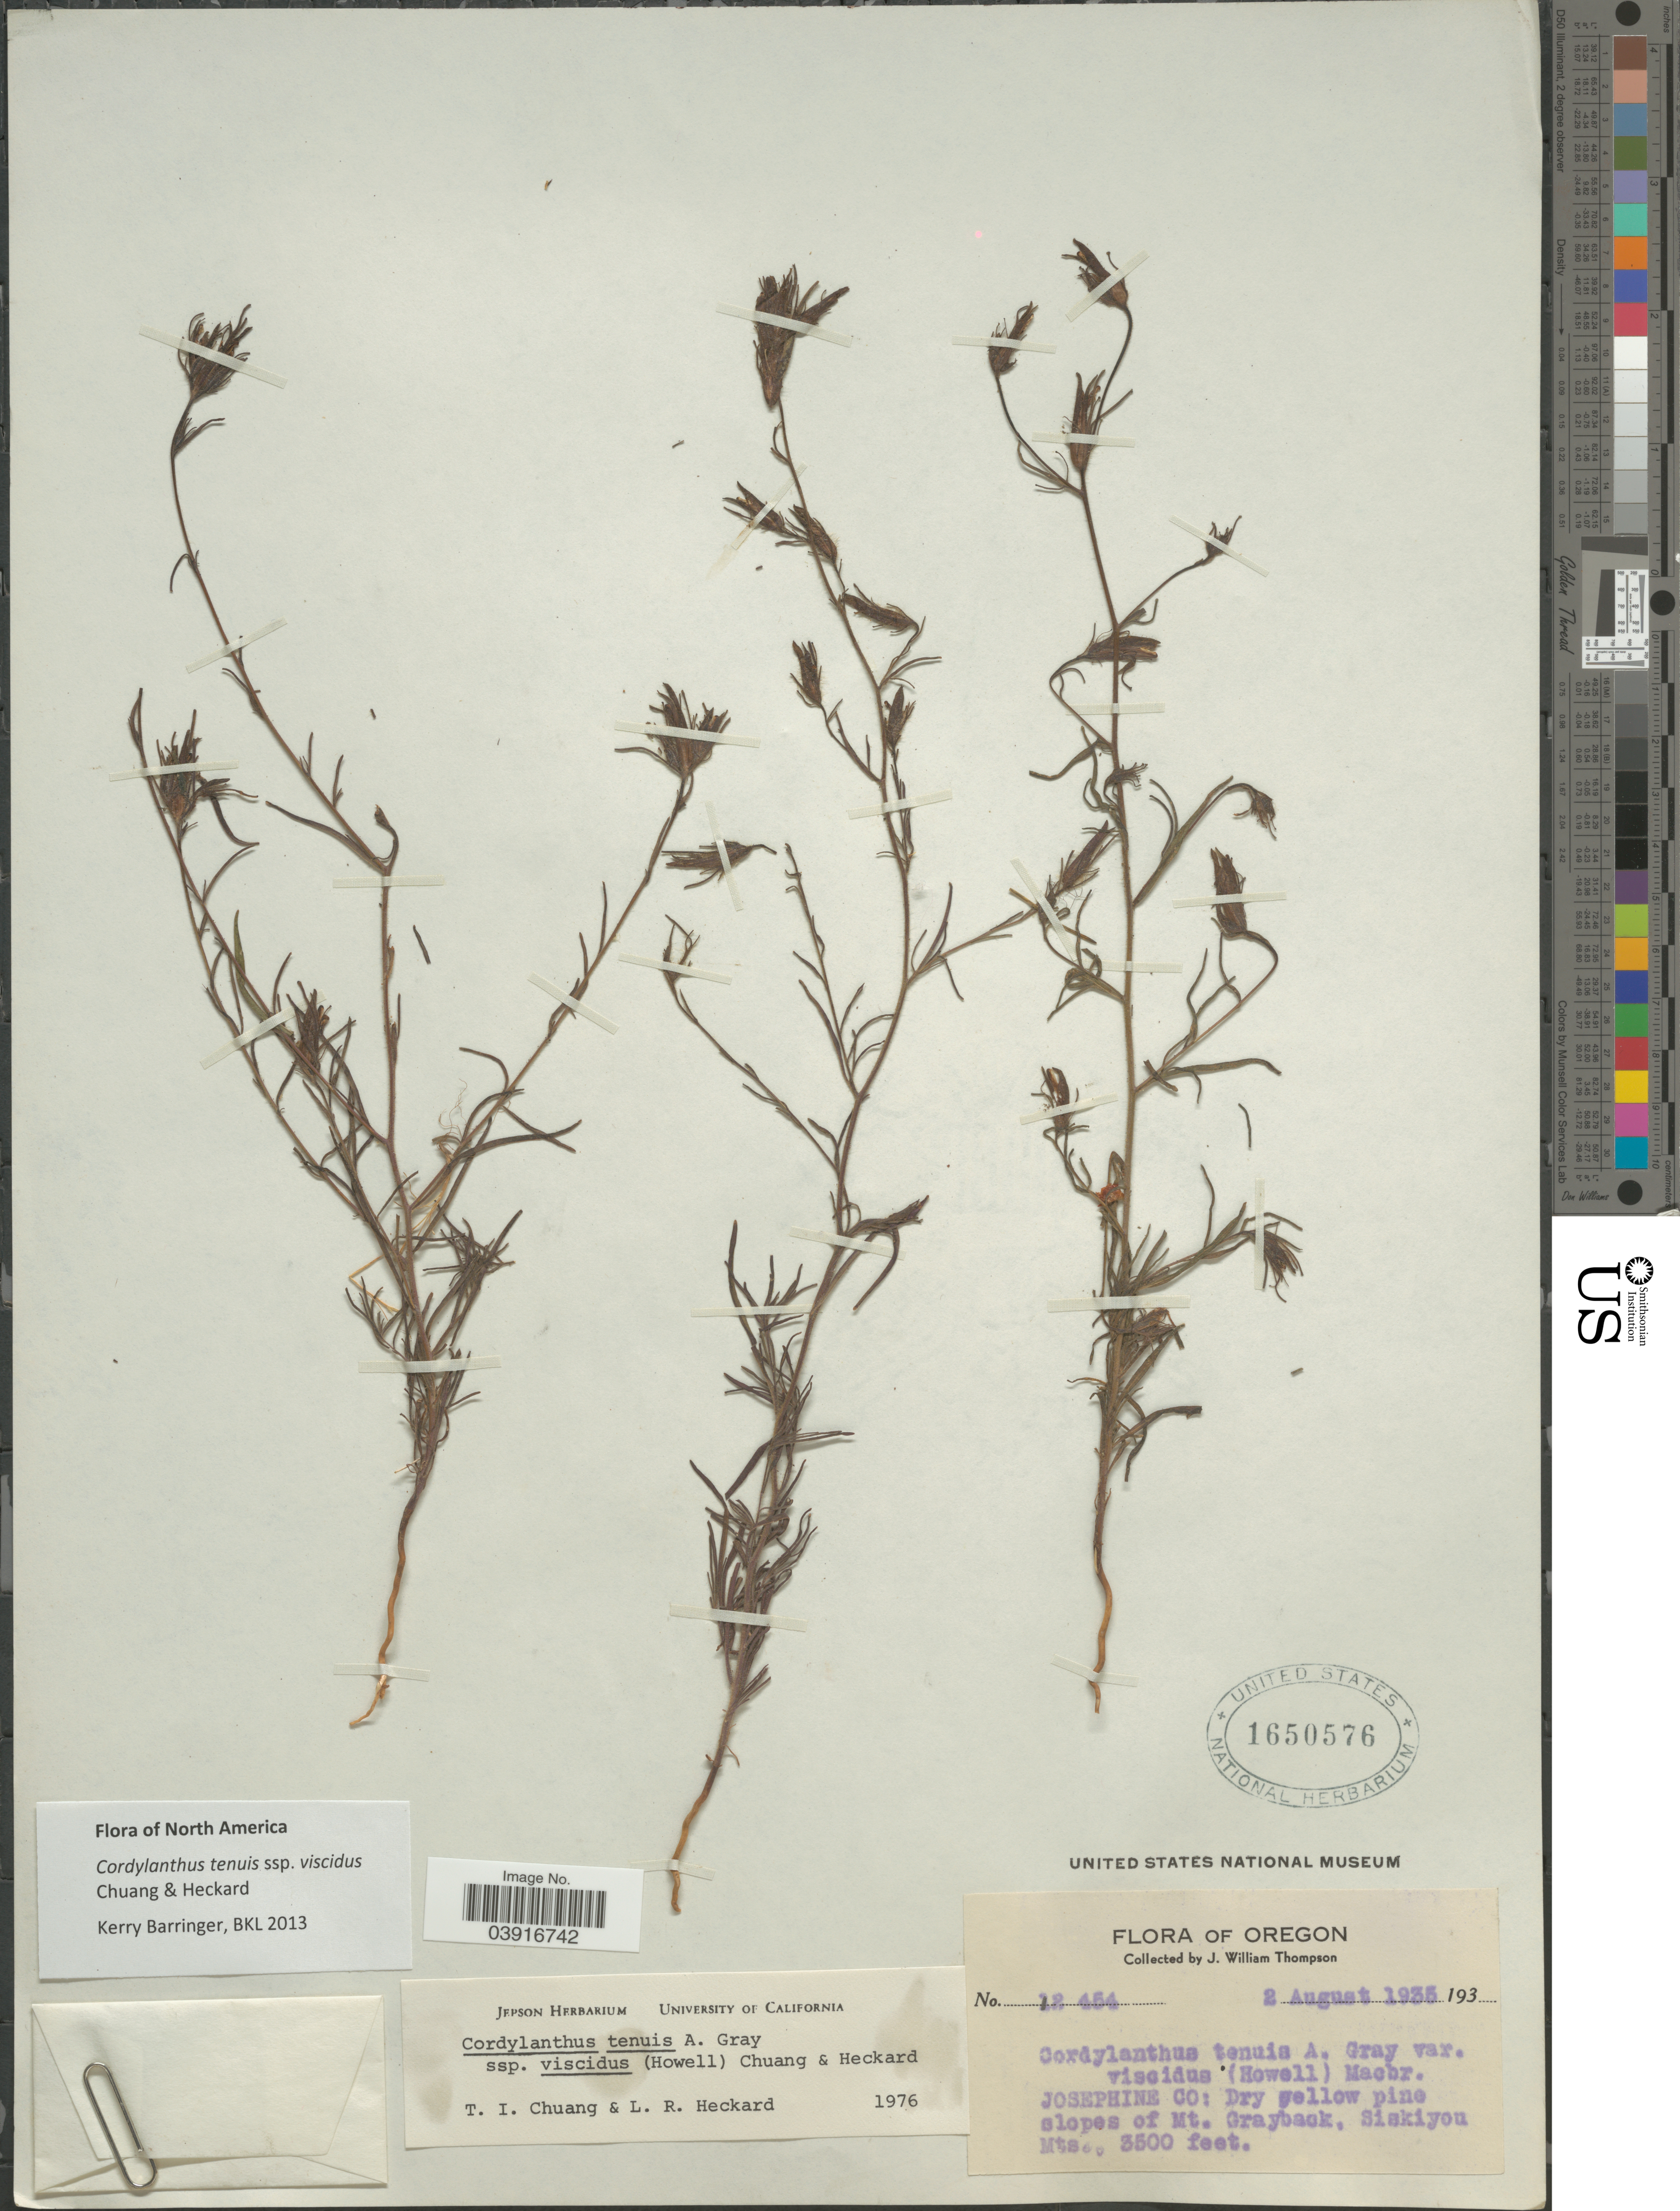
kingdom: Plantae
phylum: Tracheophyta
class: Magnoliopsida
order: Lamiales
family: Orobanchaceae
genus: Cordylanthus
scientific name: Cordylanthus tenuis subsp. viscidus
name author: (Howell) T.I. Chuang & Heckard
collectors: J. W. Thompson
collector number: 12454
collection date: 1935-08-02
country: United States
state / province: Oregon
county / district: Josephine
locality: Josephine Co: Dry yellow pine slopes of Mt. Grayback, Siskiyou Mts.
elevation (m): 1067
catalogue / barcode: US 1650576